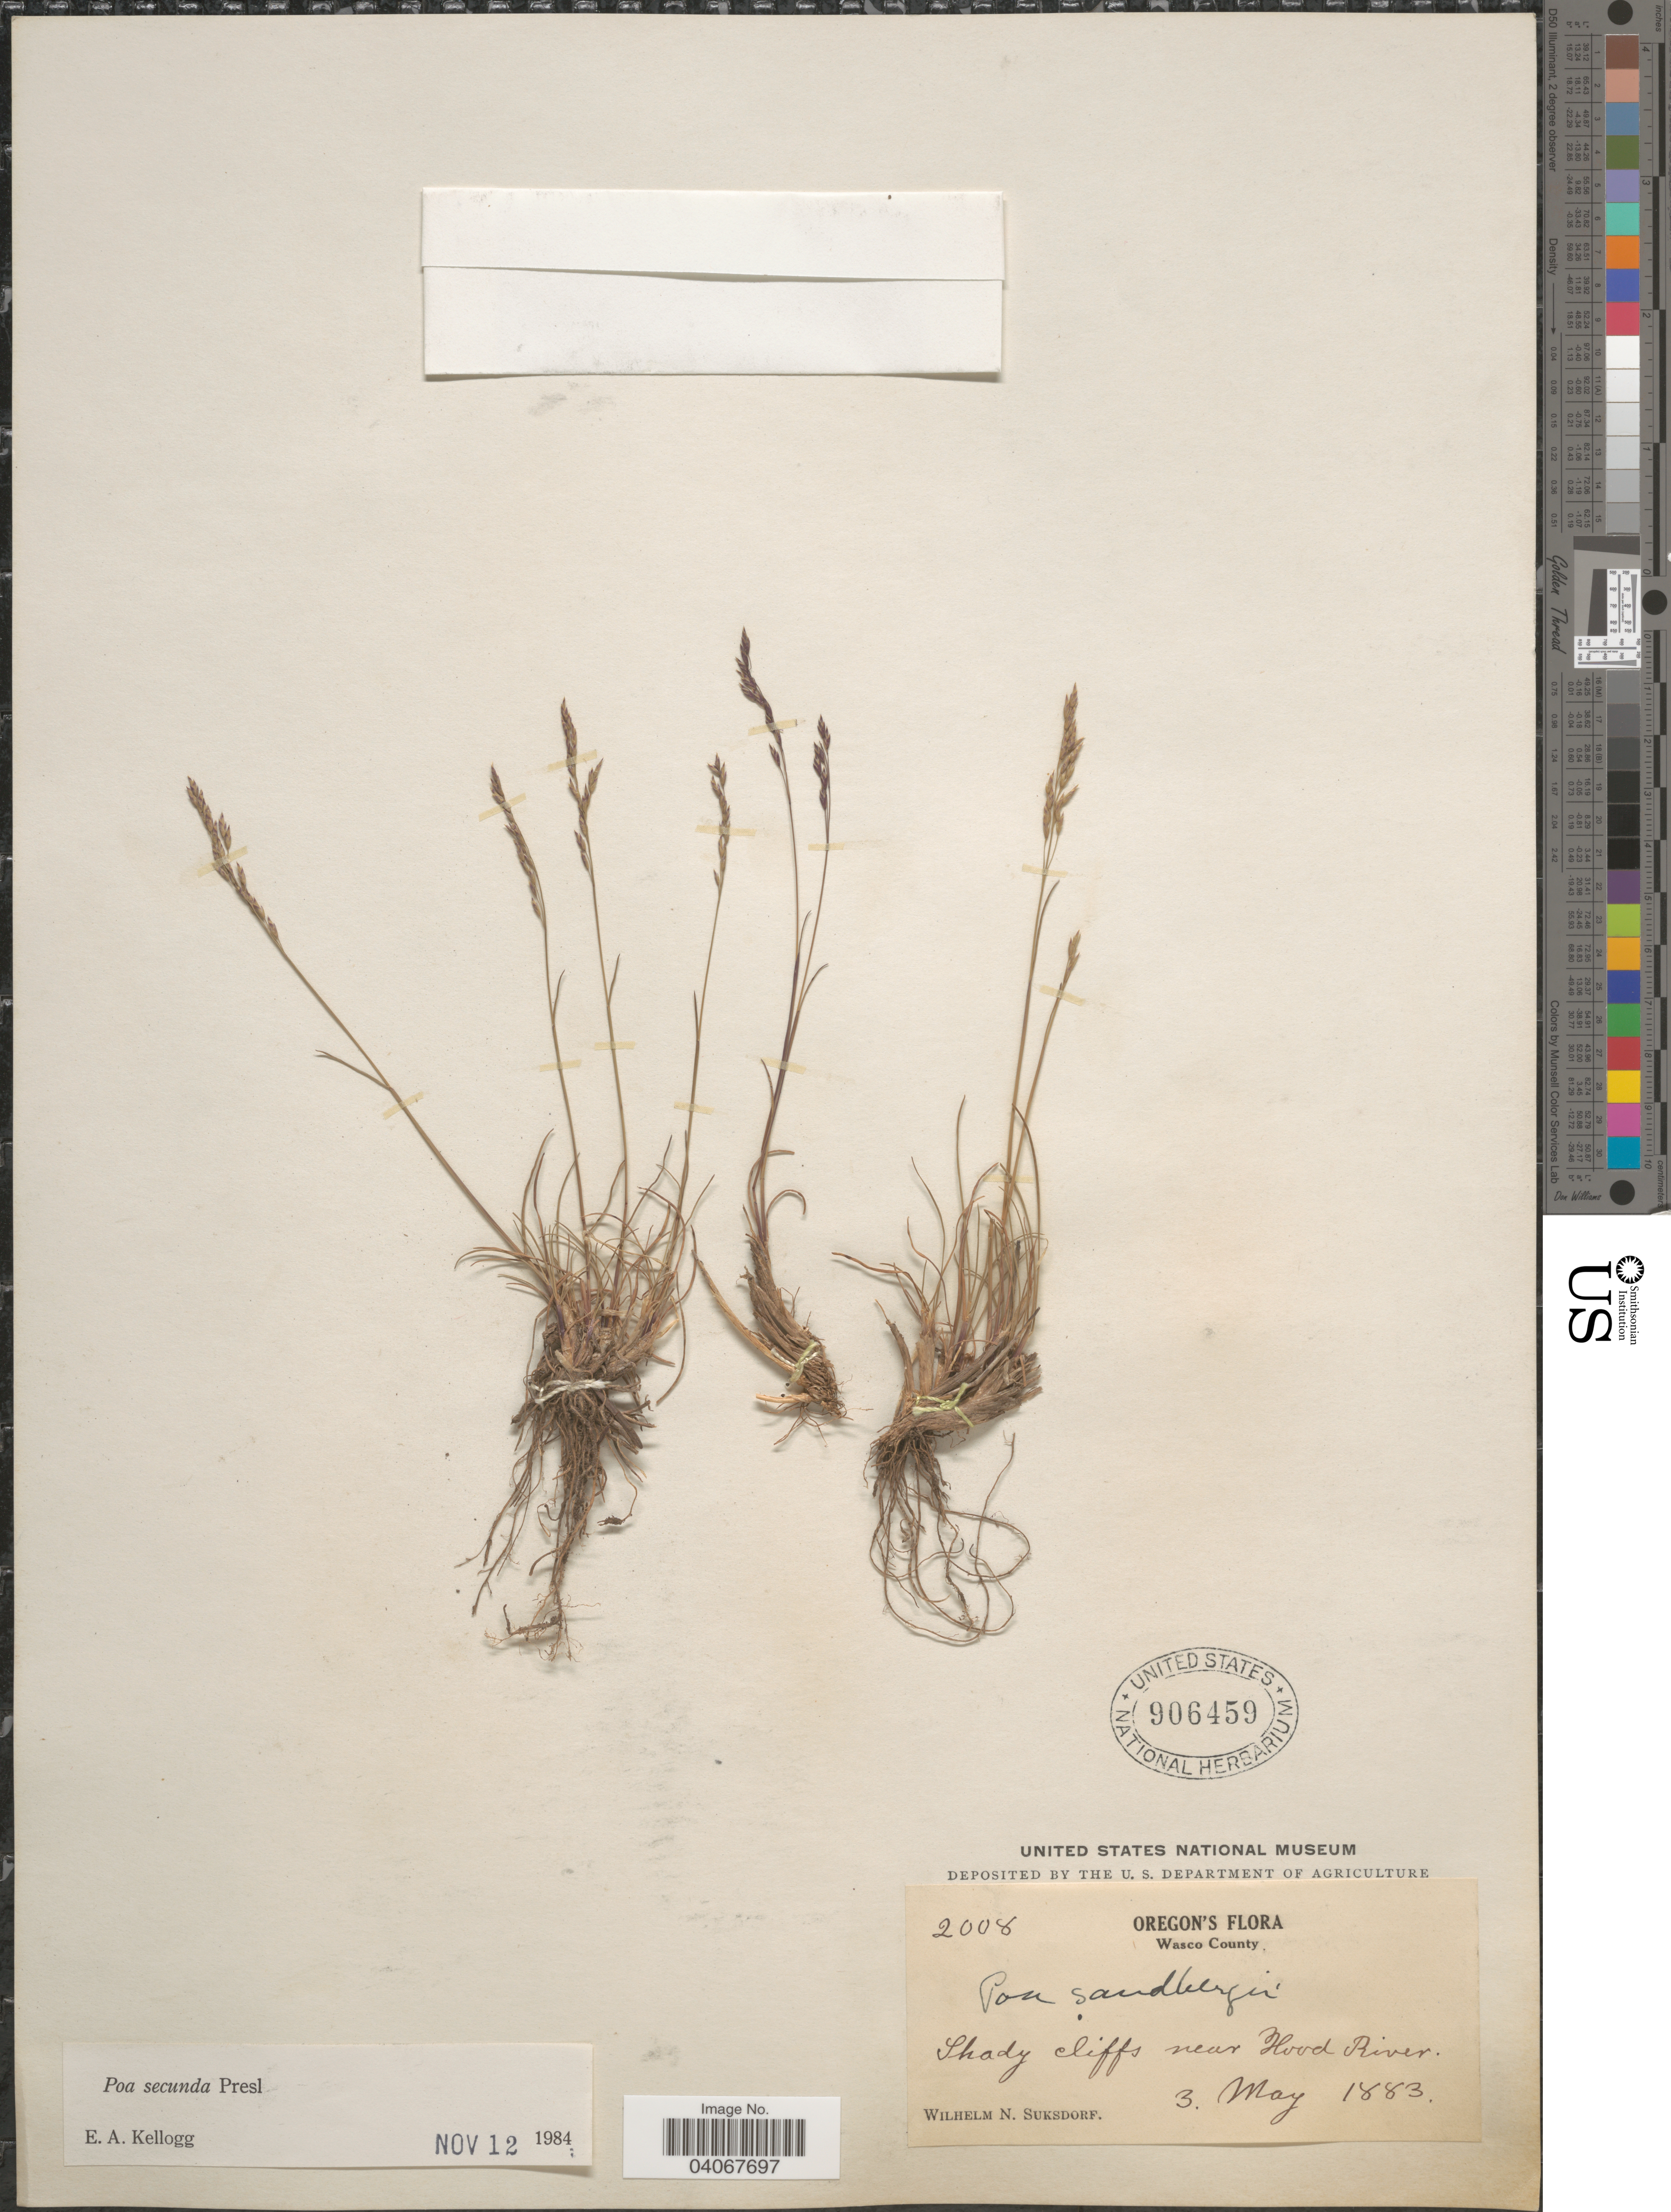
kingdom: Plantae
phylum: Tracheophyta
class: Liliopsida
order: Poales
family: Poaceae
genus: Poa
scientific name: Poa secunda subsp. secunda var. secunda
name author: J. Presl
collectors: W. N. Suksdorf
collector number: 2008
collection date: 1883-05-03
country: United States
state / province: Oregon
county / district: Wasco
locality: Wasco County. Shady cliffs near Hood River.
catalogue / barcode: US 906459